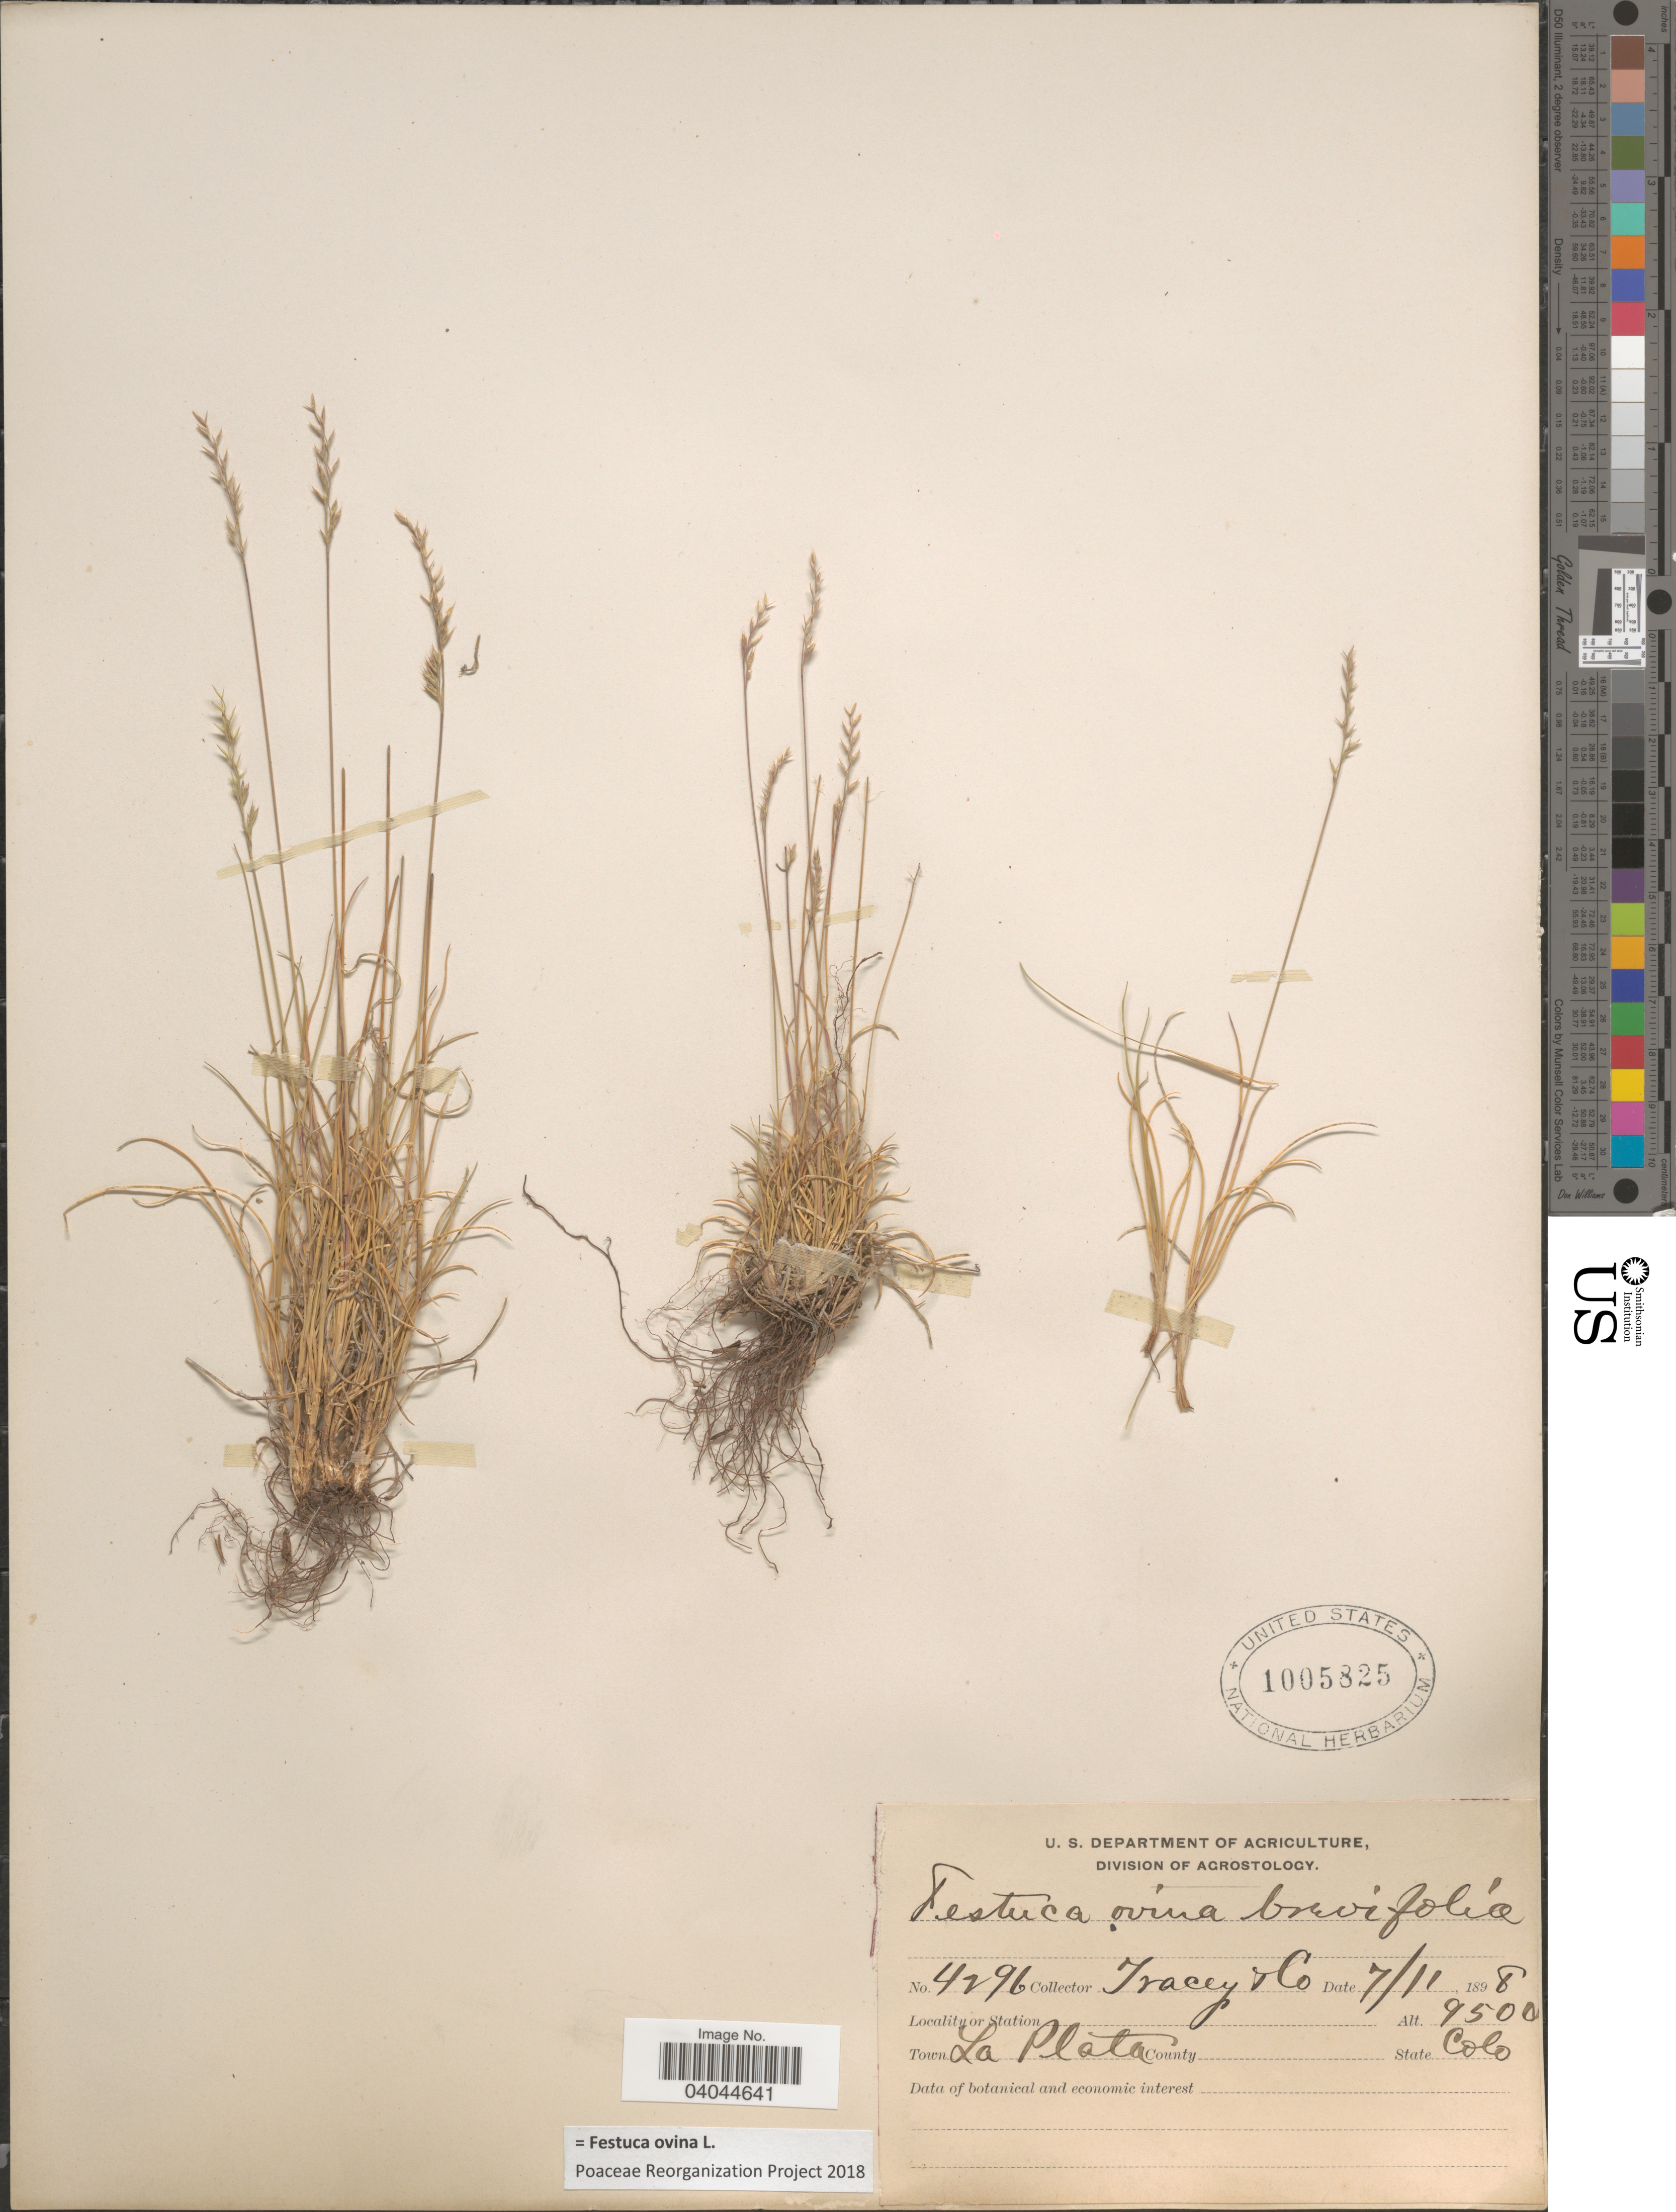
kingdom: Plantae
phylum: Tracheophyta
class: Liliopsida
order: Poales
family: Poaceae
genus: Festuca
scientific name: Festuca ovina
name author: L.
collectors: Tracey & et al.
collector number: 4296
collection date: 1898-07-11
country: United States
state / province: Colorado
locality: Town La Plata.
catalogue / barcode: US 1005825